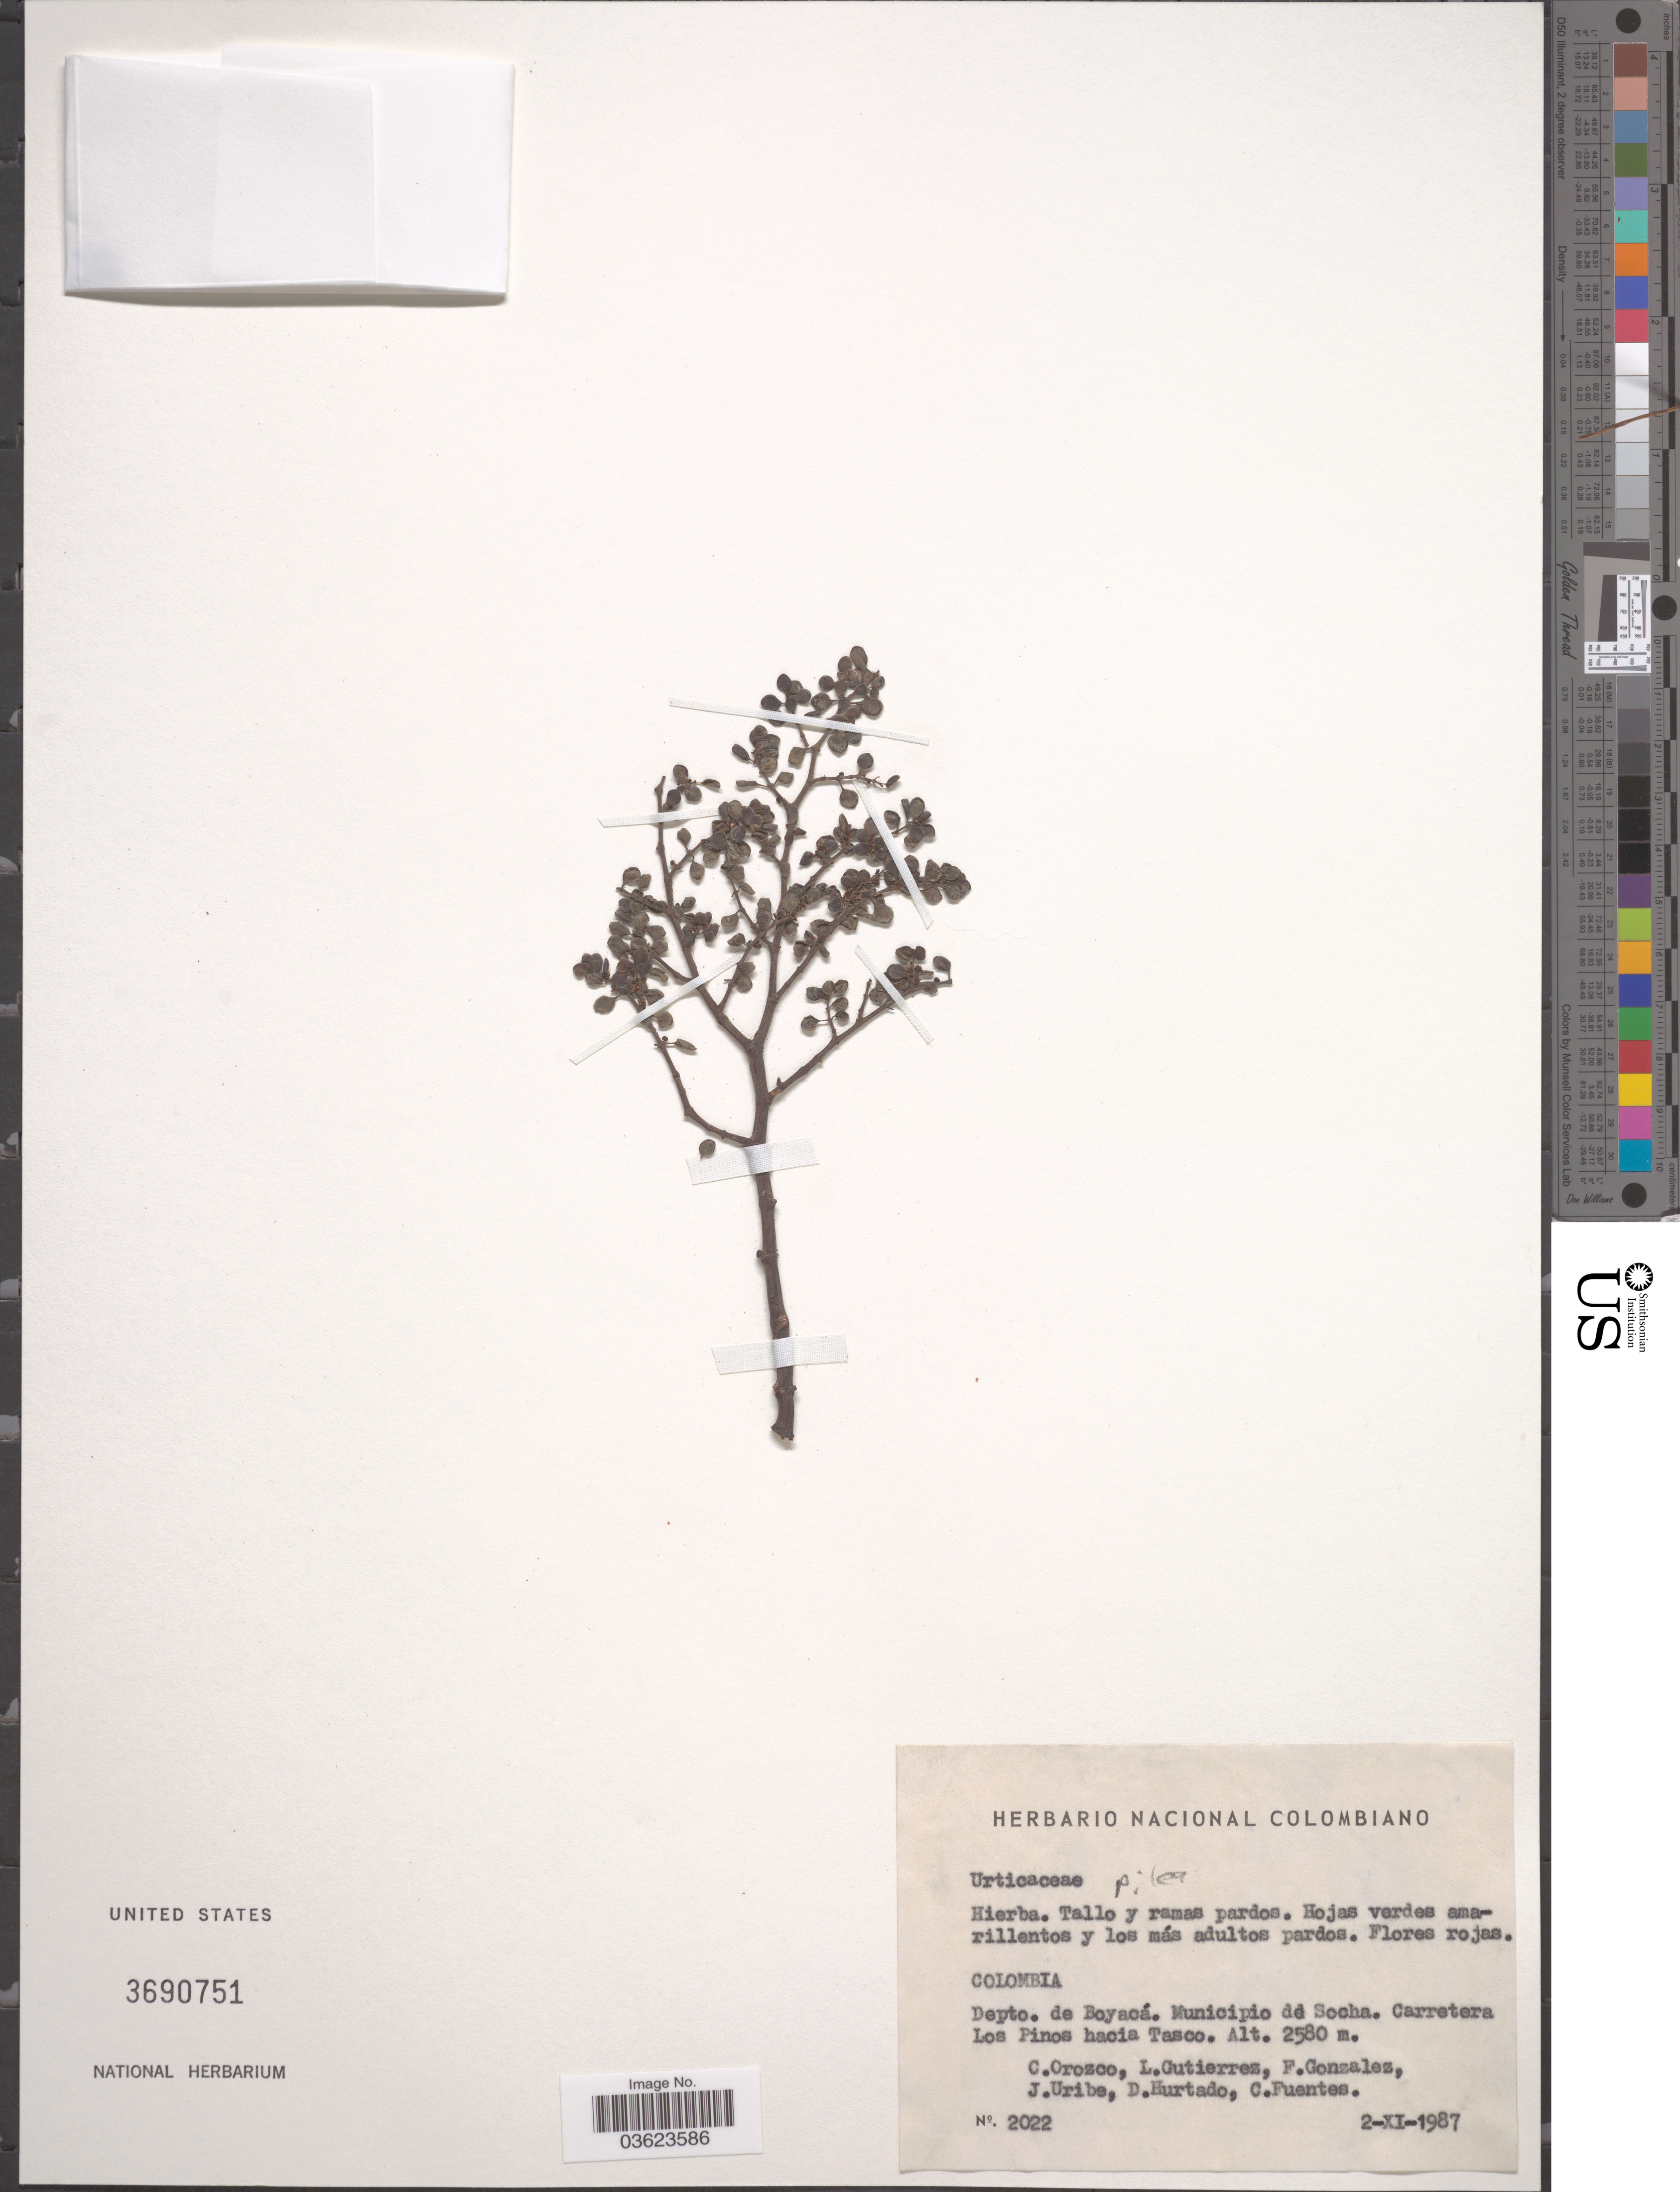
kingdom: Plantae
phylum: Tracheophyta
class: Magnoliopsida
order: Rosales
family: Urticaceae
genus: Pilea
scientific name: Pilea sp.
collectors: C. Orozco, L. Gutiérrez, F. Gonzalez, J. Uribe & et al.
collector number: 2022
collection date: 1987-11-02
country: Colombia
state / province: Boyacá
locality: Depto. de Boyacá. Municipio de Socha. Carretera Los Pinos hacia Tasco.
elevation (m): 2580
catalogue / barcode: US 3690751